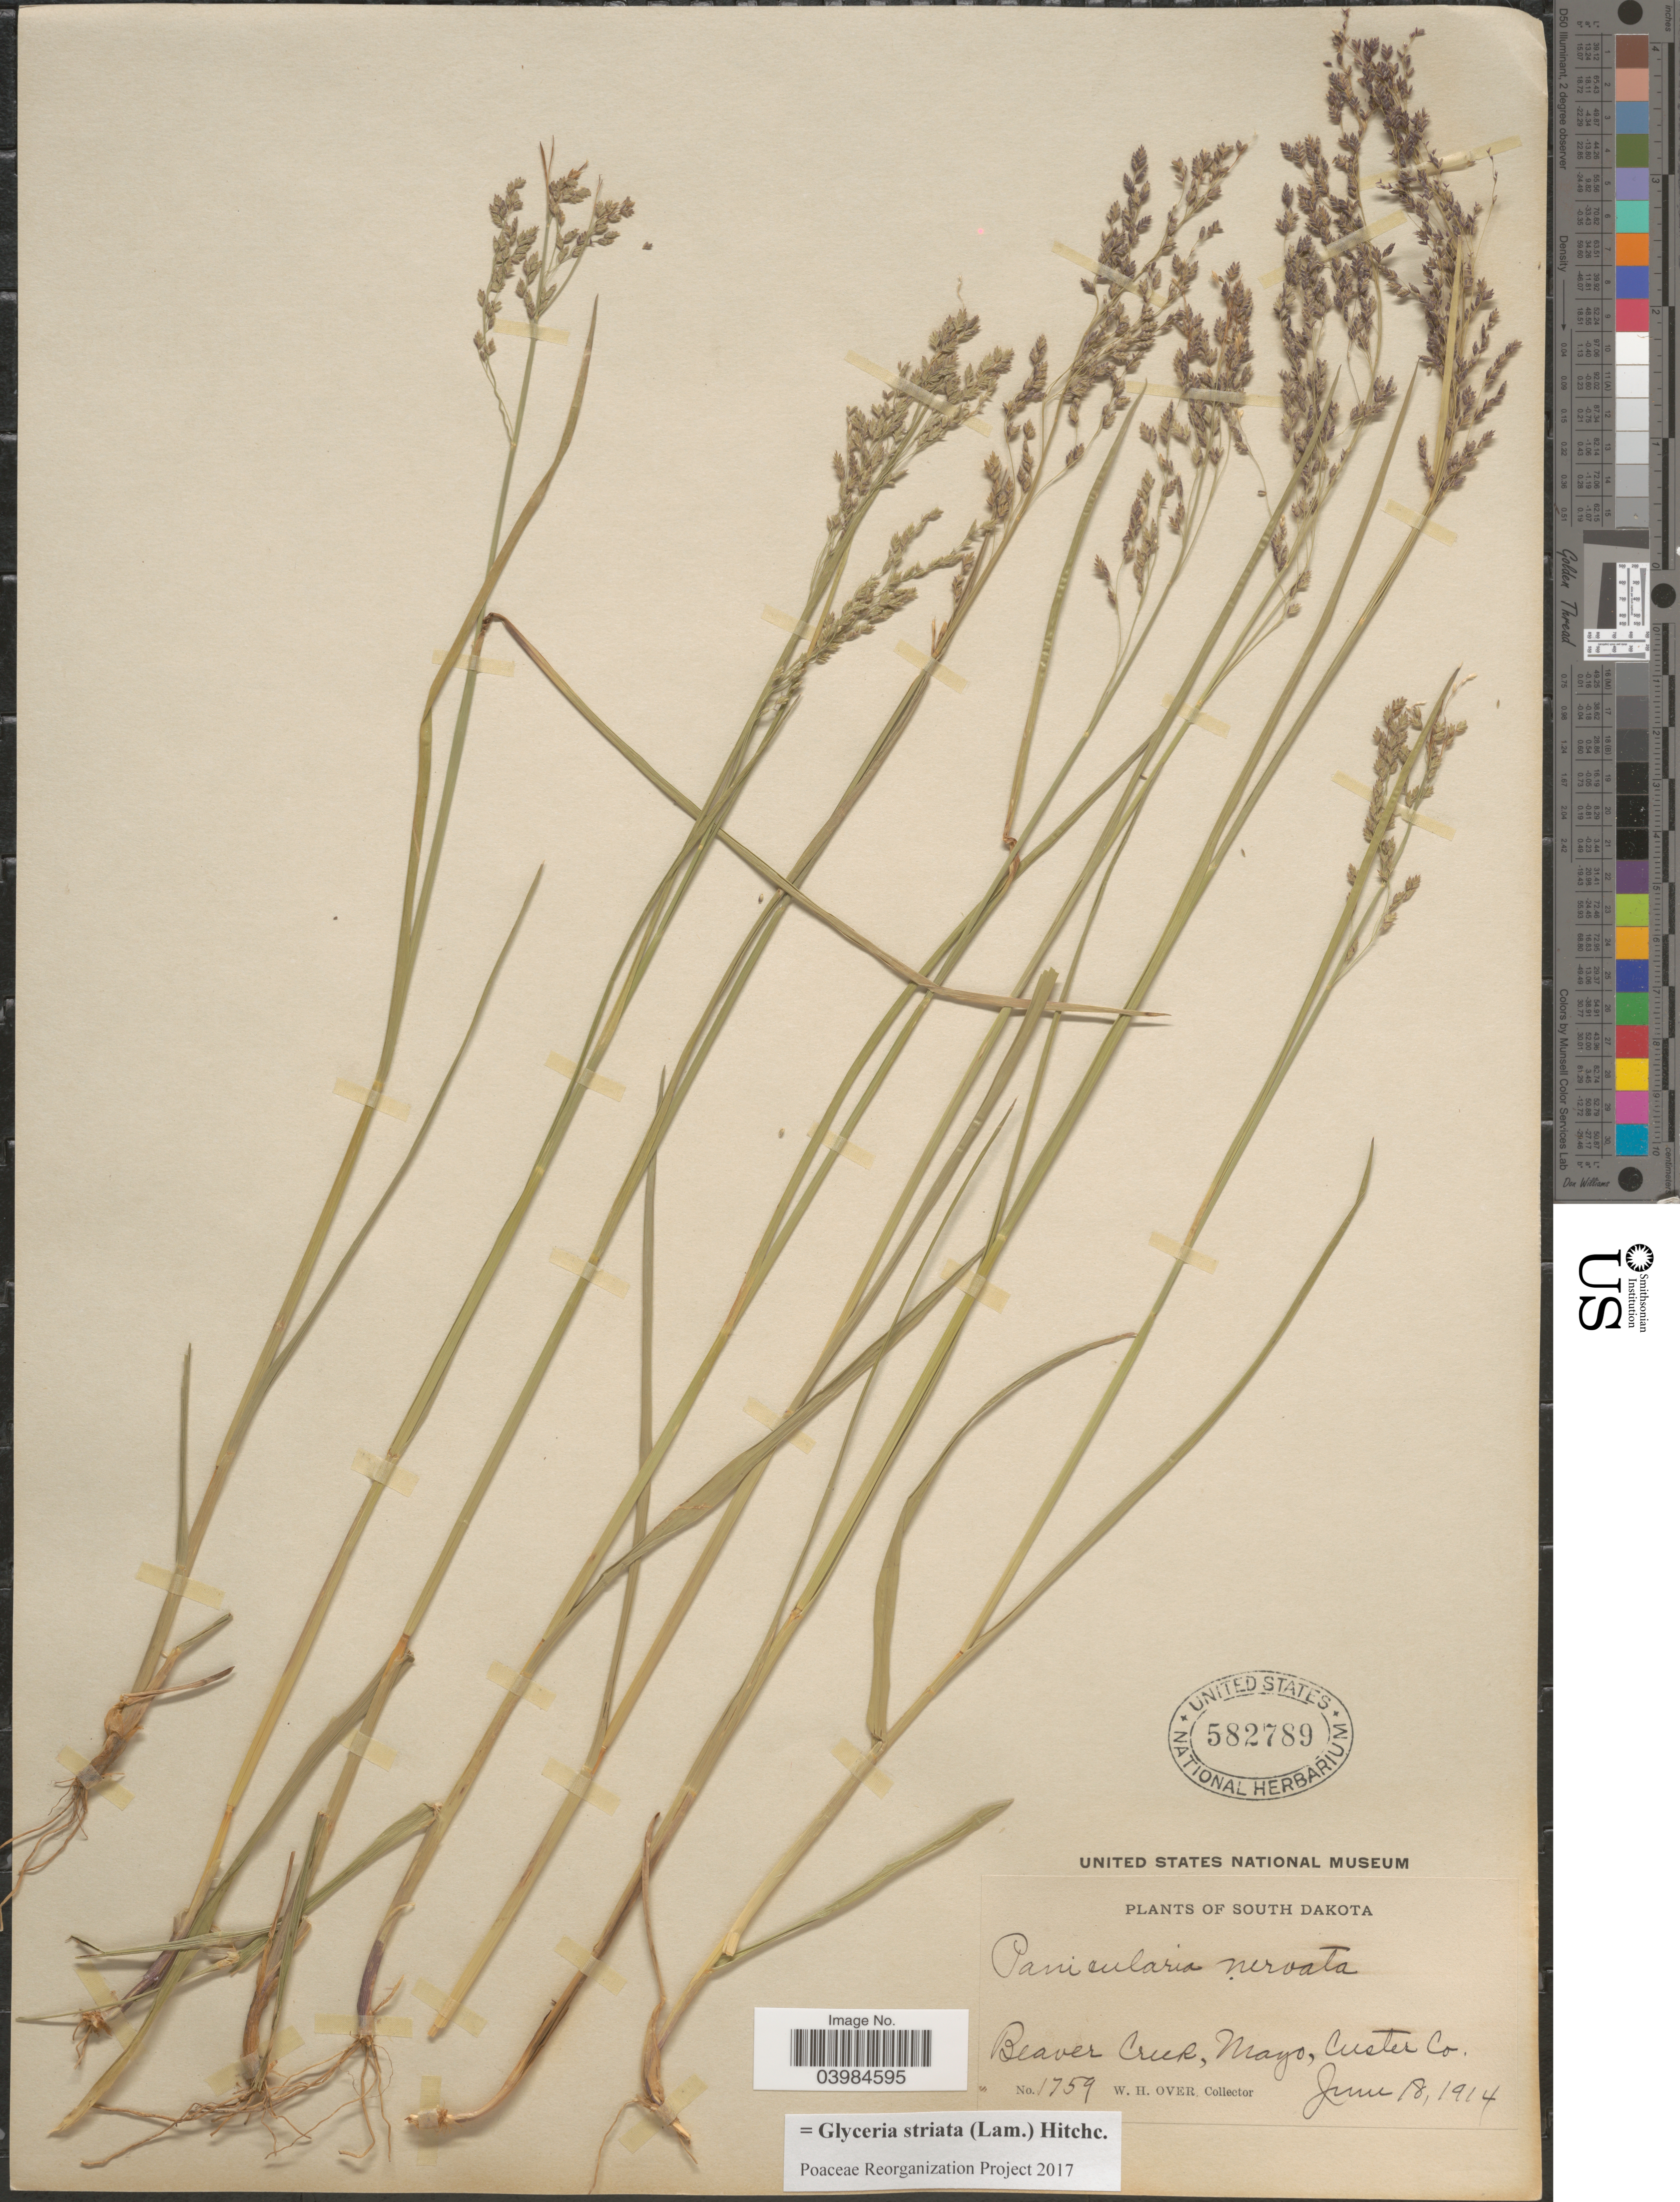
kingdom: Plantae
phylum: Tracheophyta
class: Liliopsida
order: Poales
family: Poaceae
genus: Glyceria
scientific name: Glyceria striata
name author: (Lam.) Hitchc.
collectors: W. Over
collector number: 1759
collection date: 1914-06-18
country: United States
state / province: South Dakota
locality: Beaver Creek, Mayo. Custer Co.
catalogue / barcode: US 582789